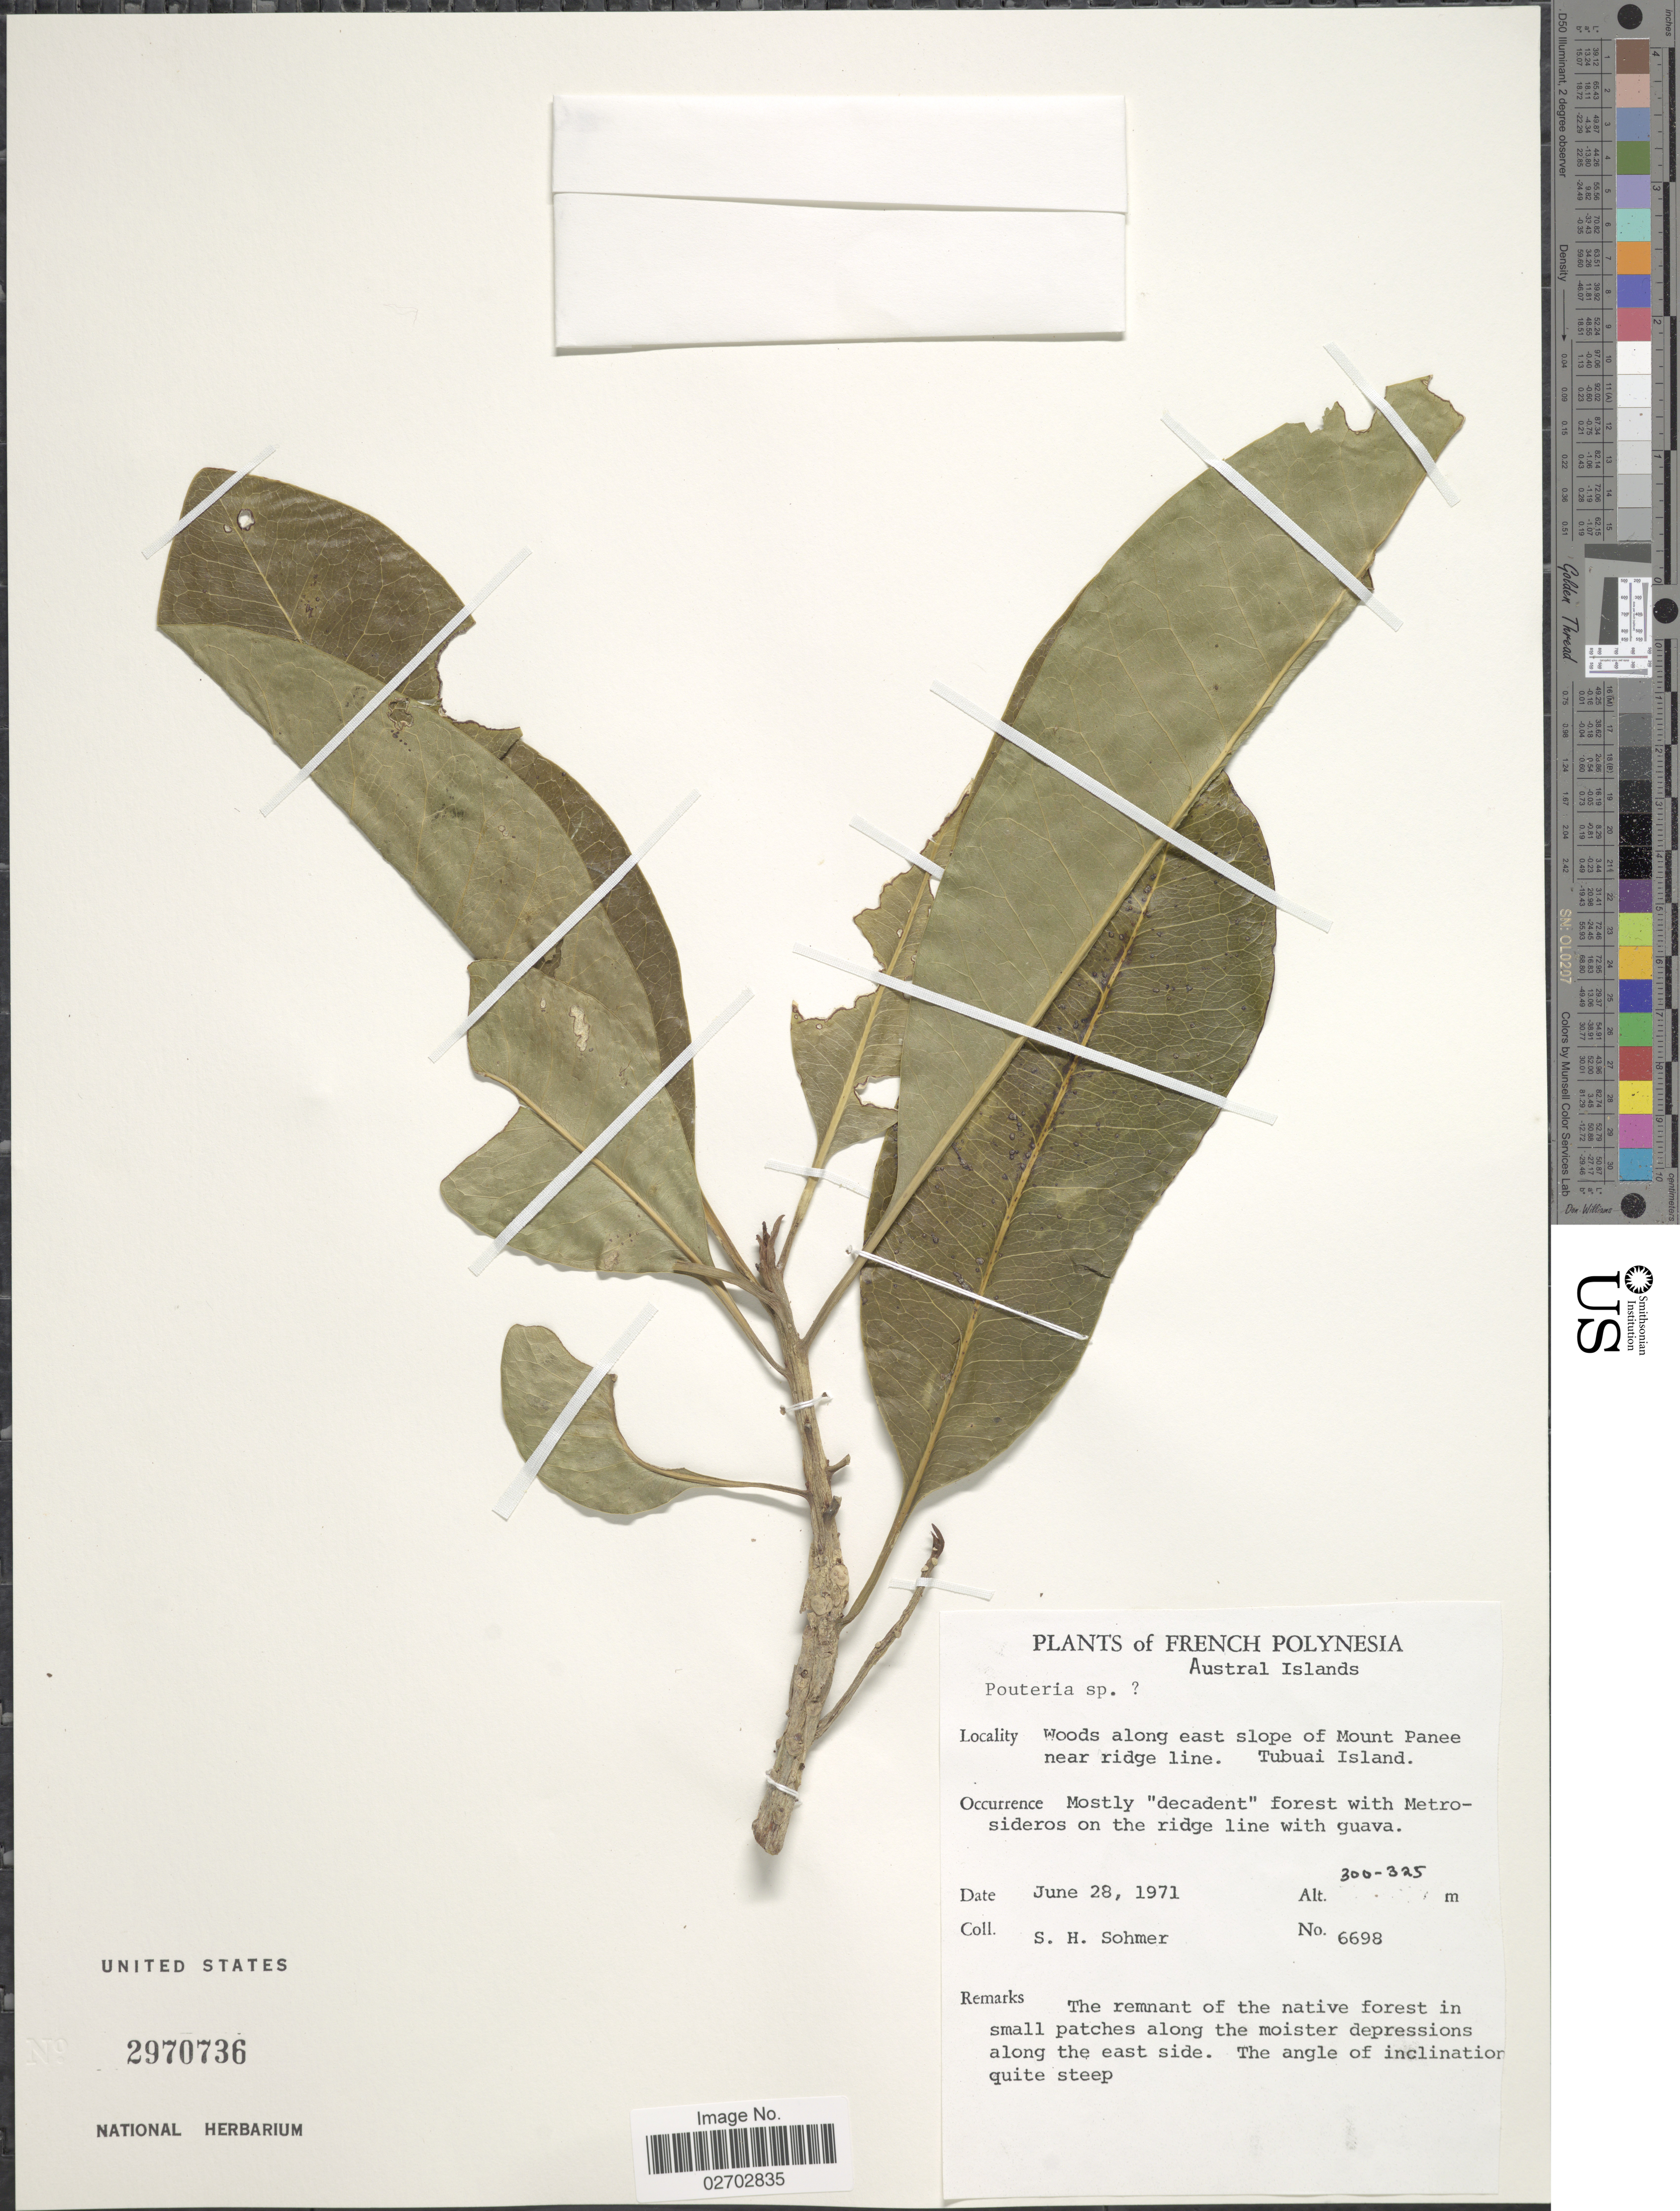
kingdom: Plantae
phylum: Tracheophyta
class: Magnoliopsida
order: Ericales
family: Sapotaceae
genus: Pouteria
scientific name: Pouteria sp.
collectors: S. H. Sohmer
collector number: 6698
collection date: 1971-06-28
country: French Polynesia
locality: Austral Islands. Woods along east slope of Mount Panee near ridge line. Tubuai Island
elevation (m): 300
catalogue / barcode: US 2970736